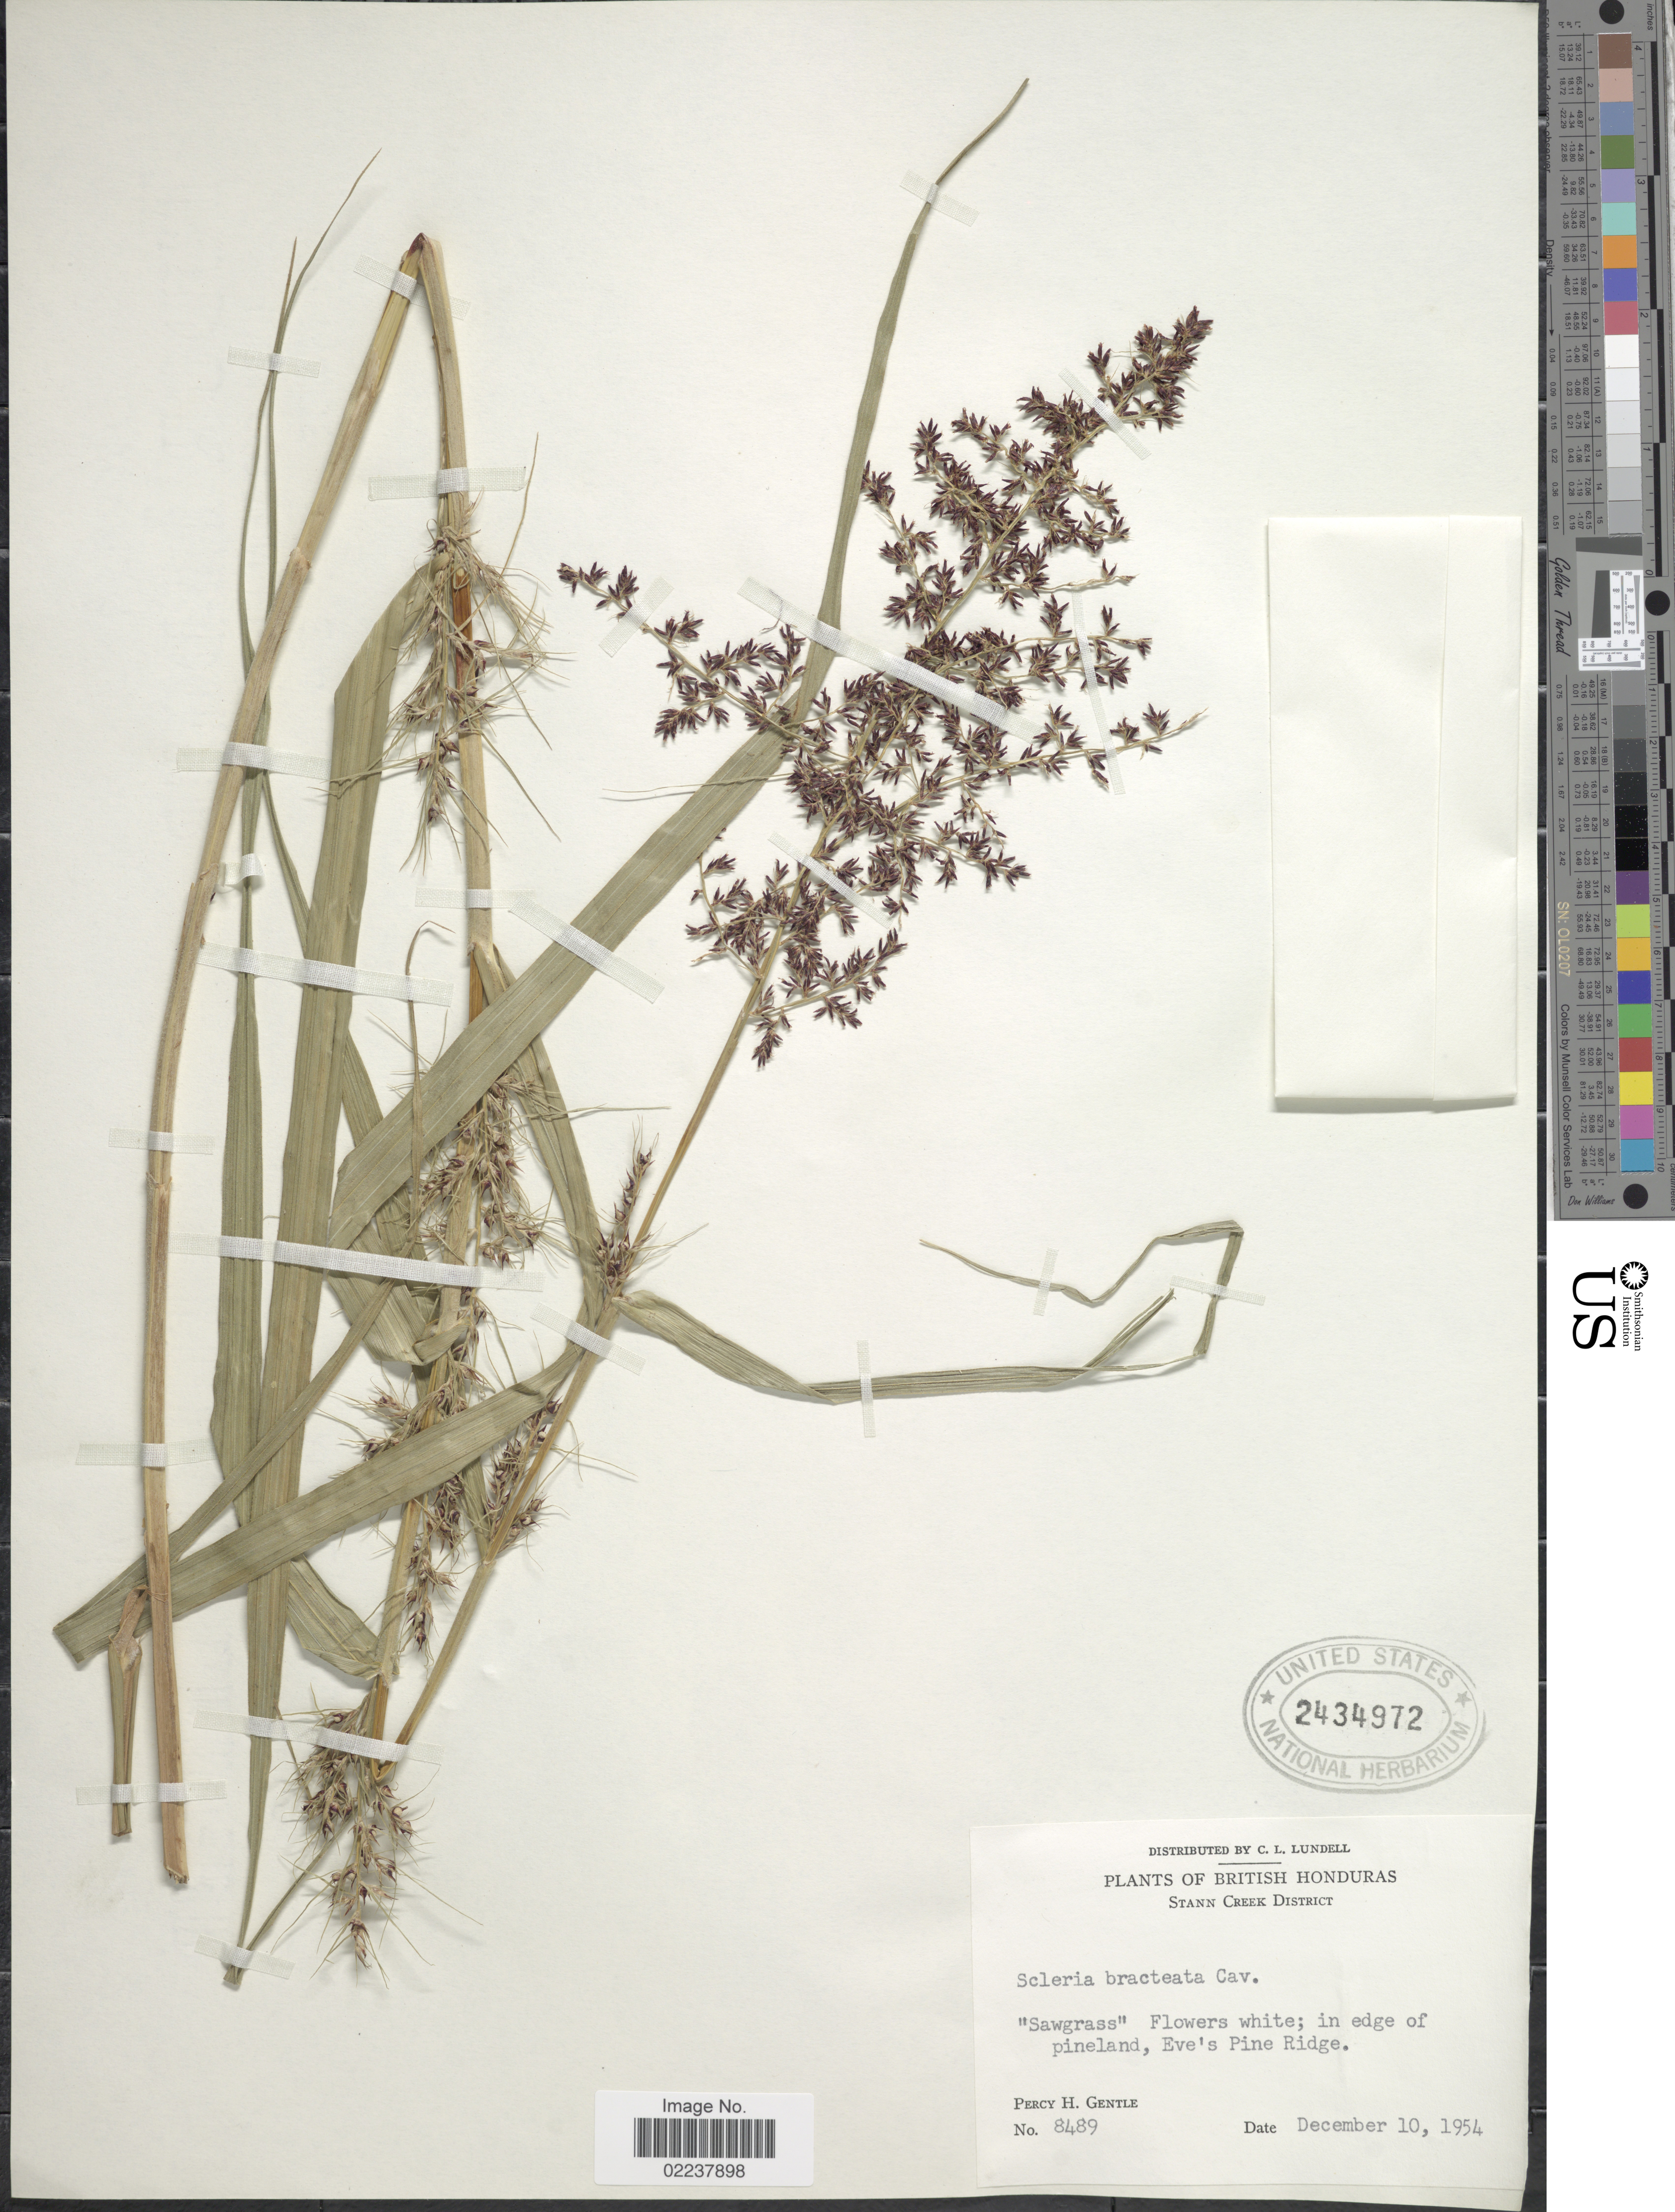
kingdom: Plantae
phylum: Tracheophyta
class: Liliopsida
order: Poales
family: Cyperaceae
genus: Scleria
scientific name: Scleria bracteata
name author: Cav.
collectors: P. H. Gentle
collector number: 8489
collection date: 1954-12-10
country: Belize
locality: British Honduras, Stann Creek District, Eve's Pine Ridge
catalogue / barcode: US 2434972